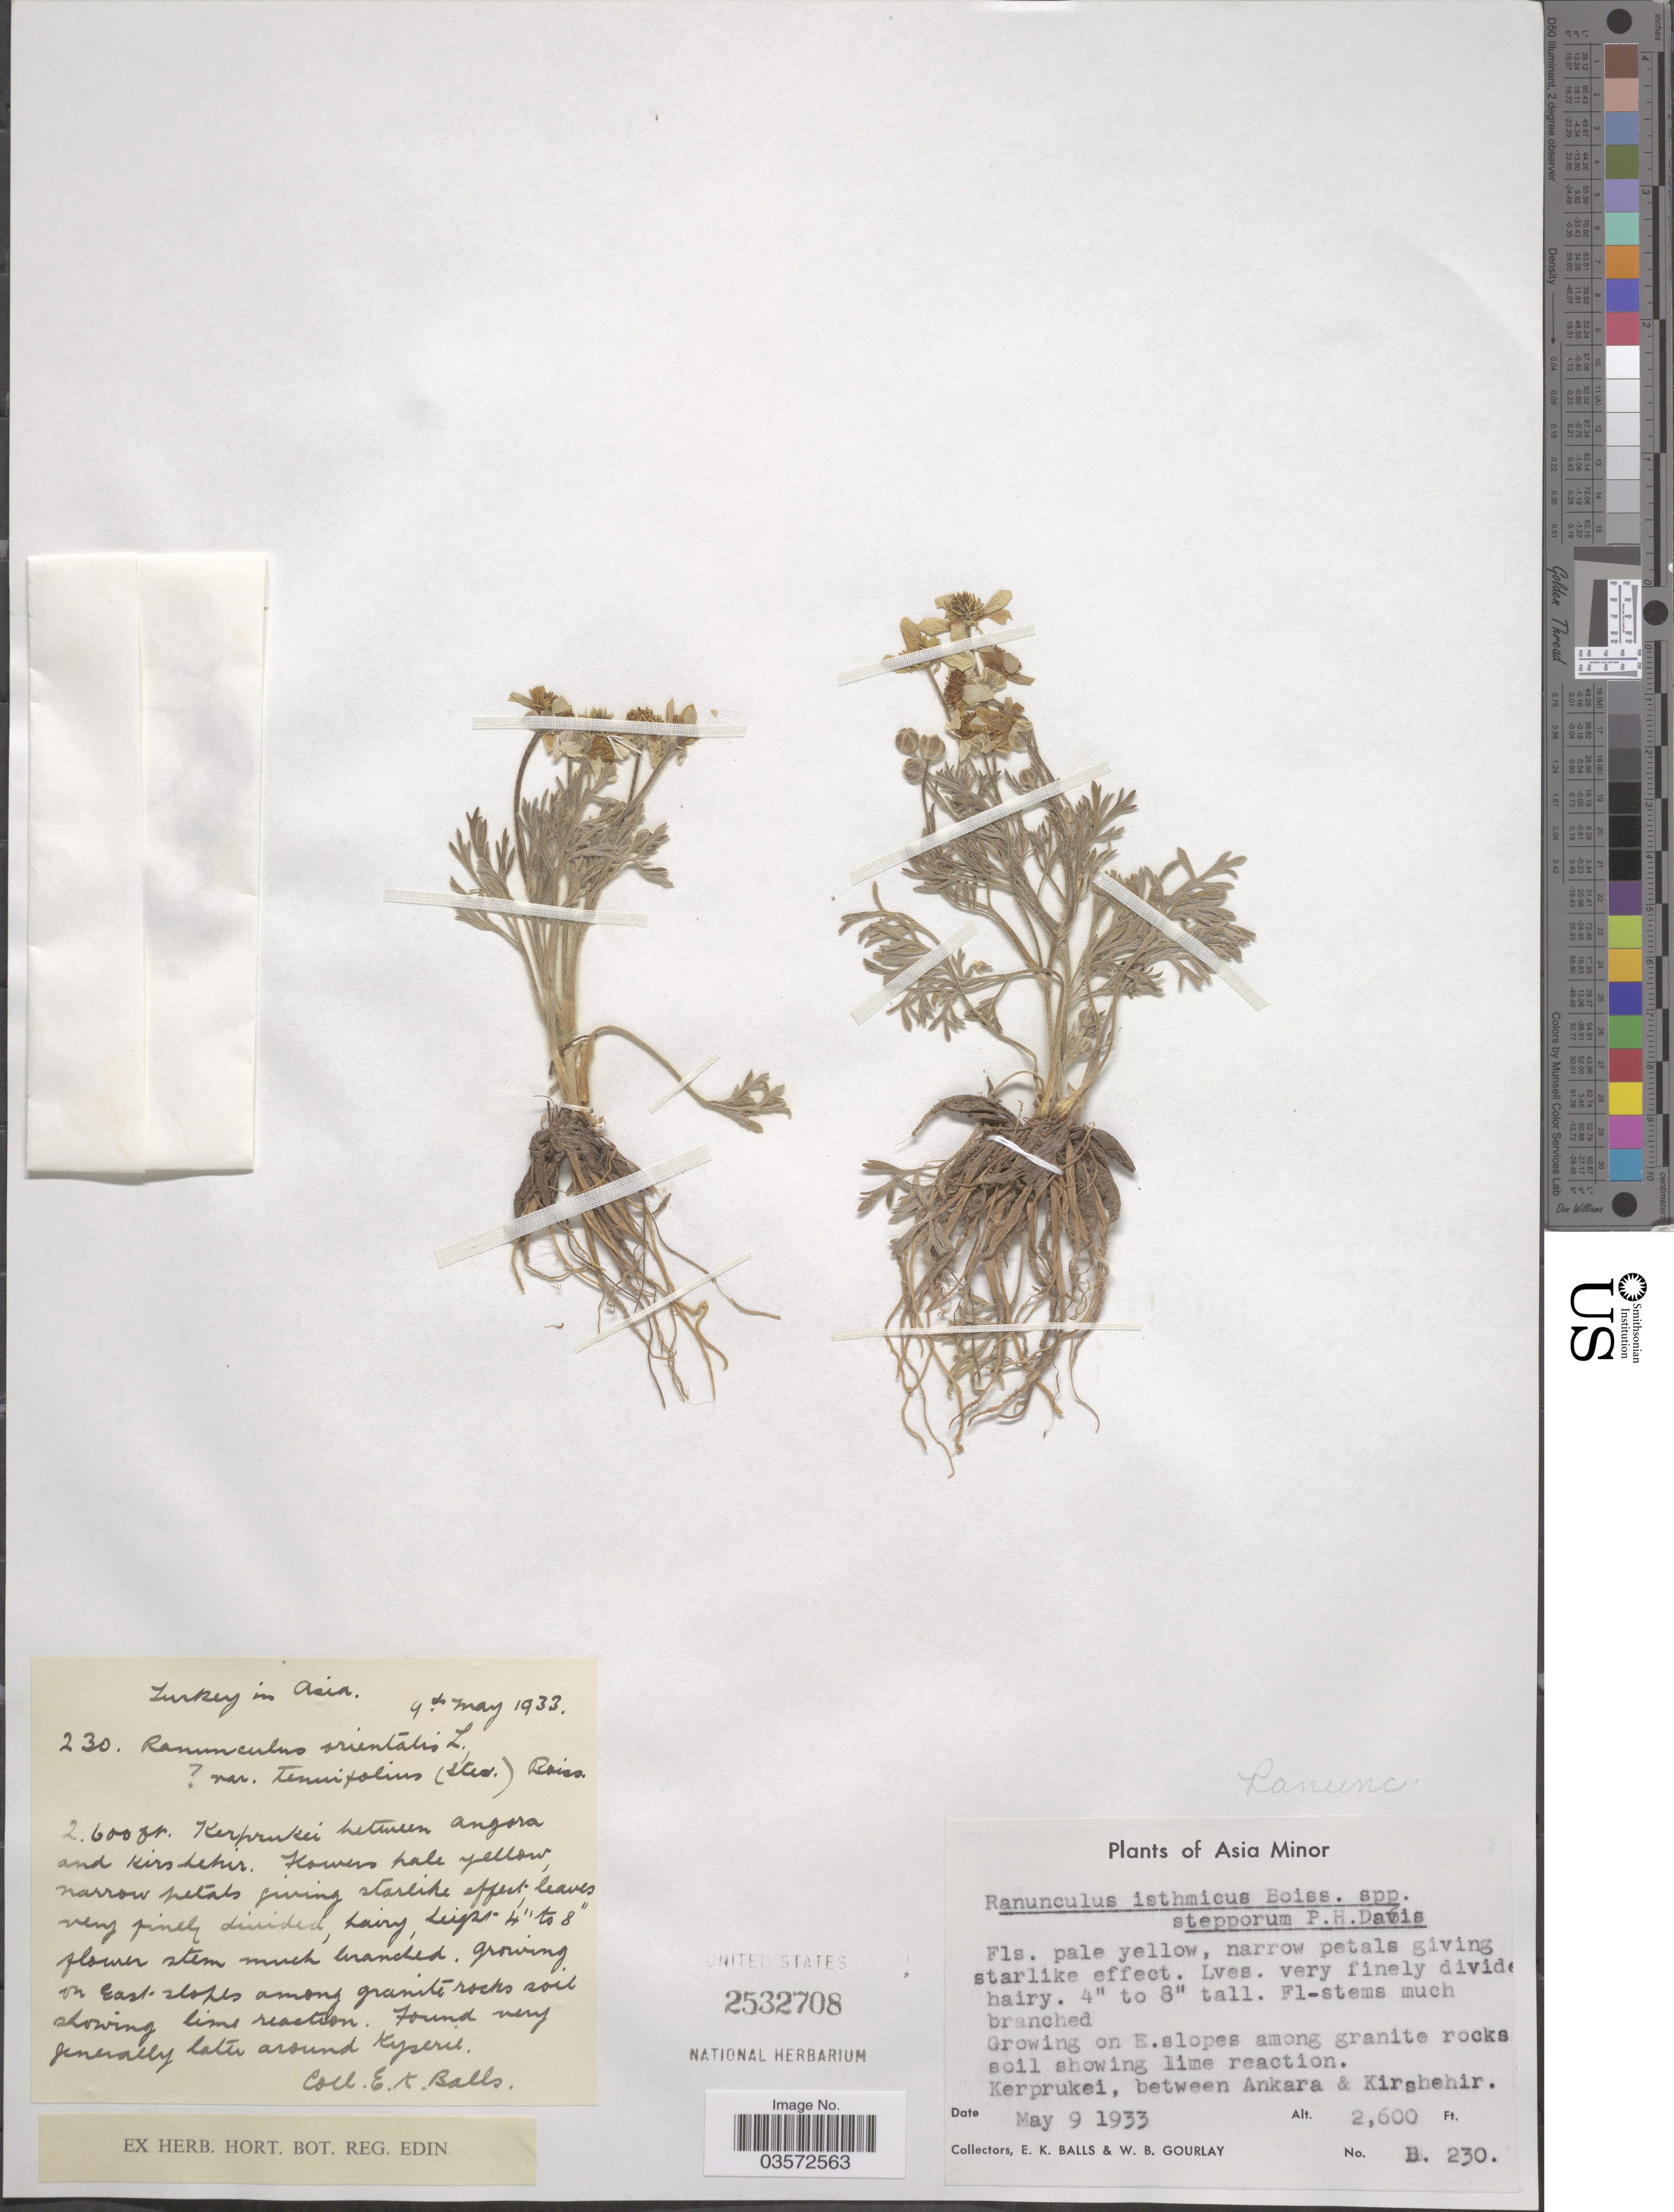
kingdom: Plantae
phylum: Tracheophyta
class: Magnoliopsida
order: Ranunculales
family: Ranunculaceae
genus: Ranunculus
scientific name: Ranunculus isthmicus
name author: Boiss.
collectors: E. K. Balls & W. B. Gourlay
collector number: B230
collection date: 1933-05-09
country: Turkey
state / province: Ankara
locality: Asia Minor. Kerprukei, between Ankara & Kirshehir.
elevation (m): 792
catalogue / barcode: US 2532708